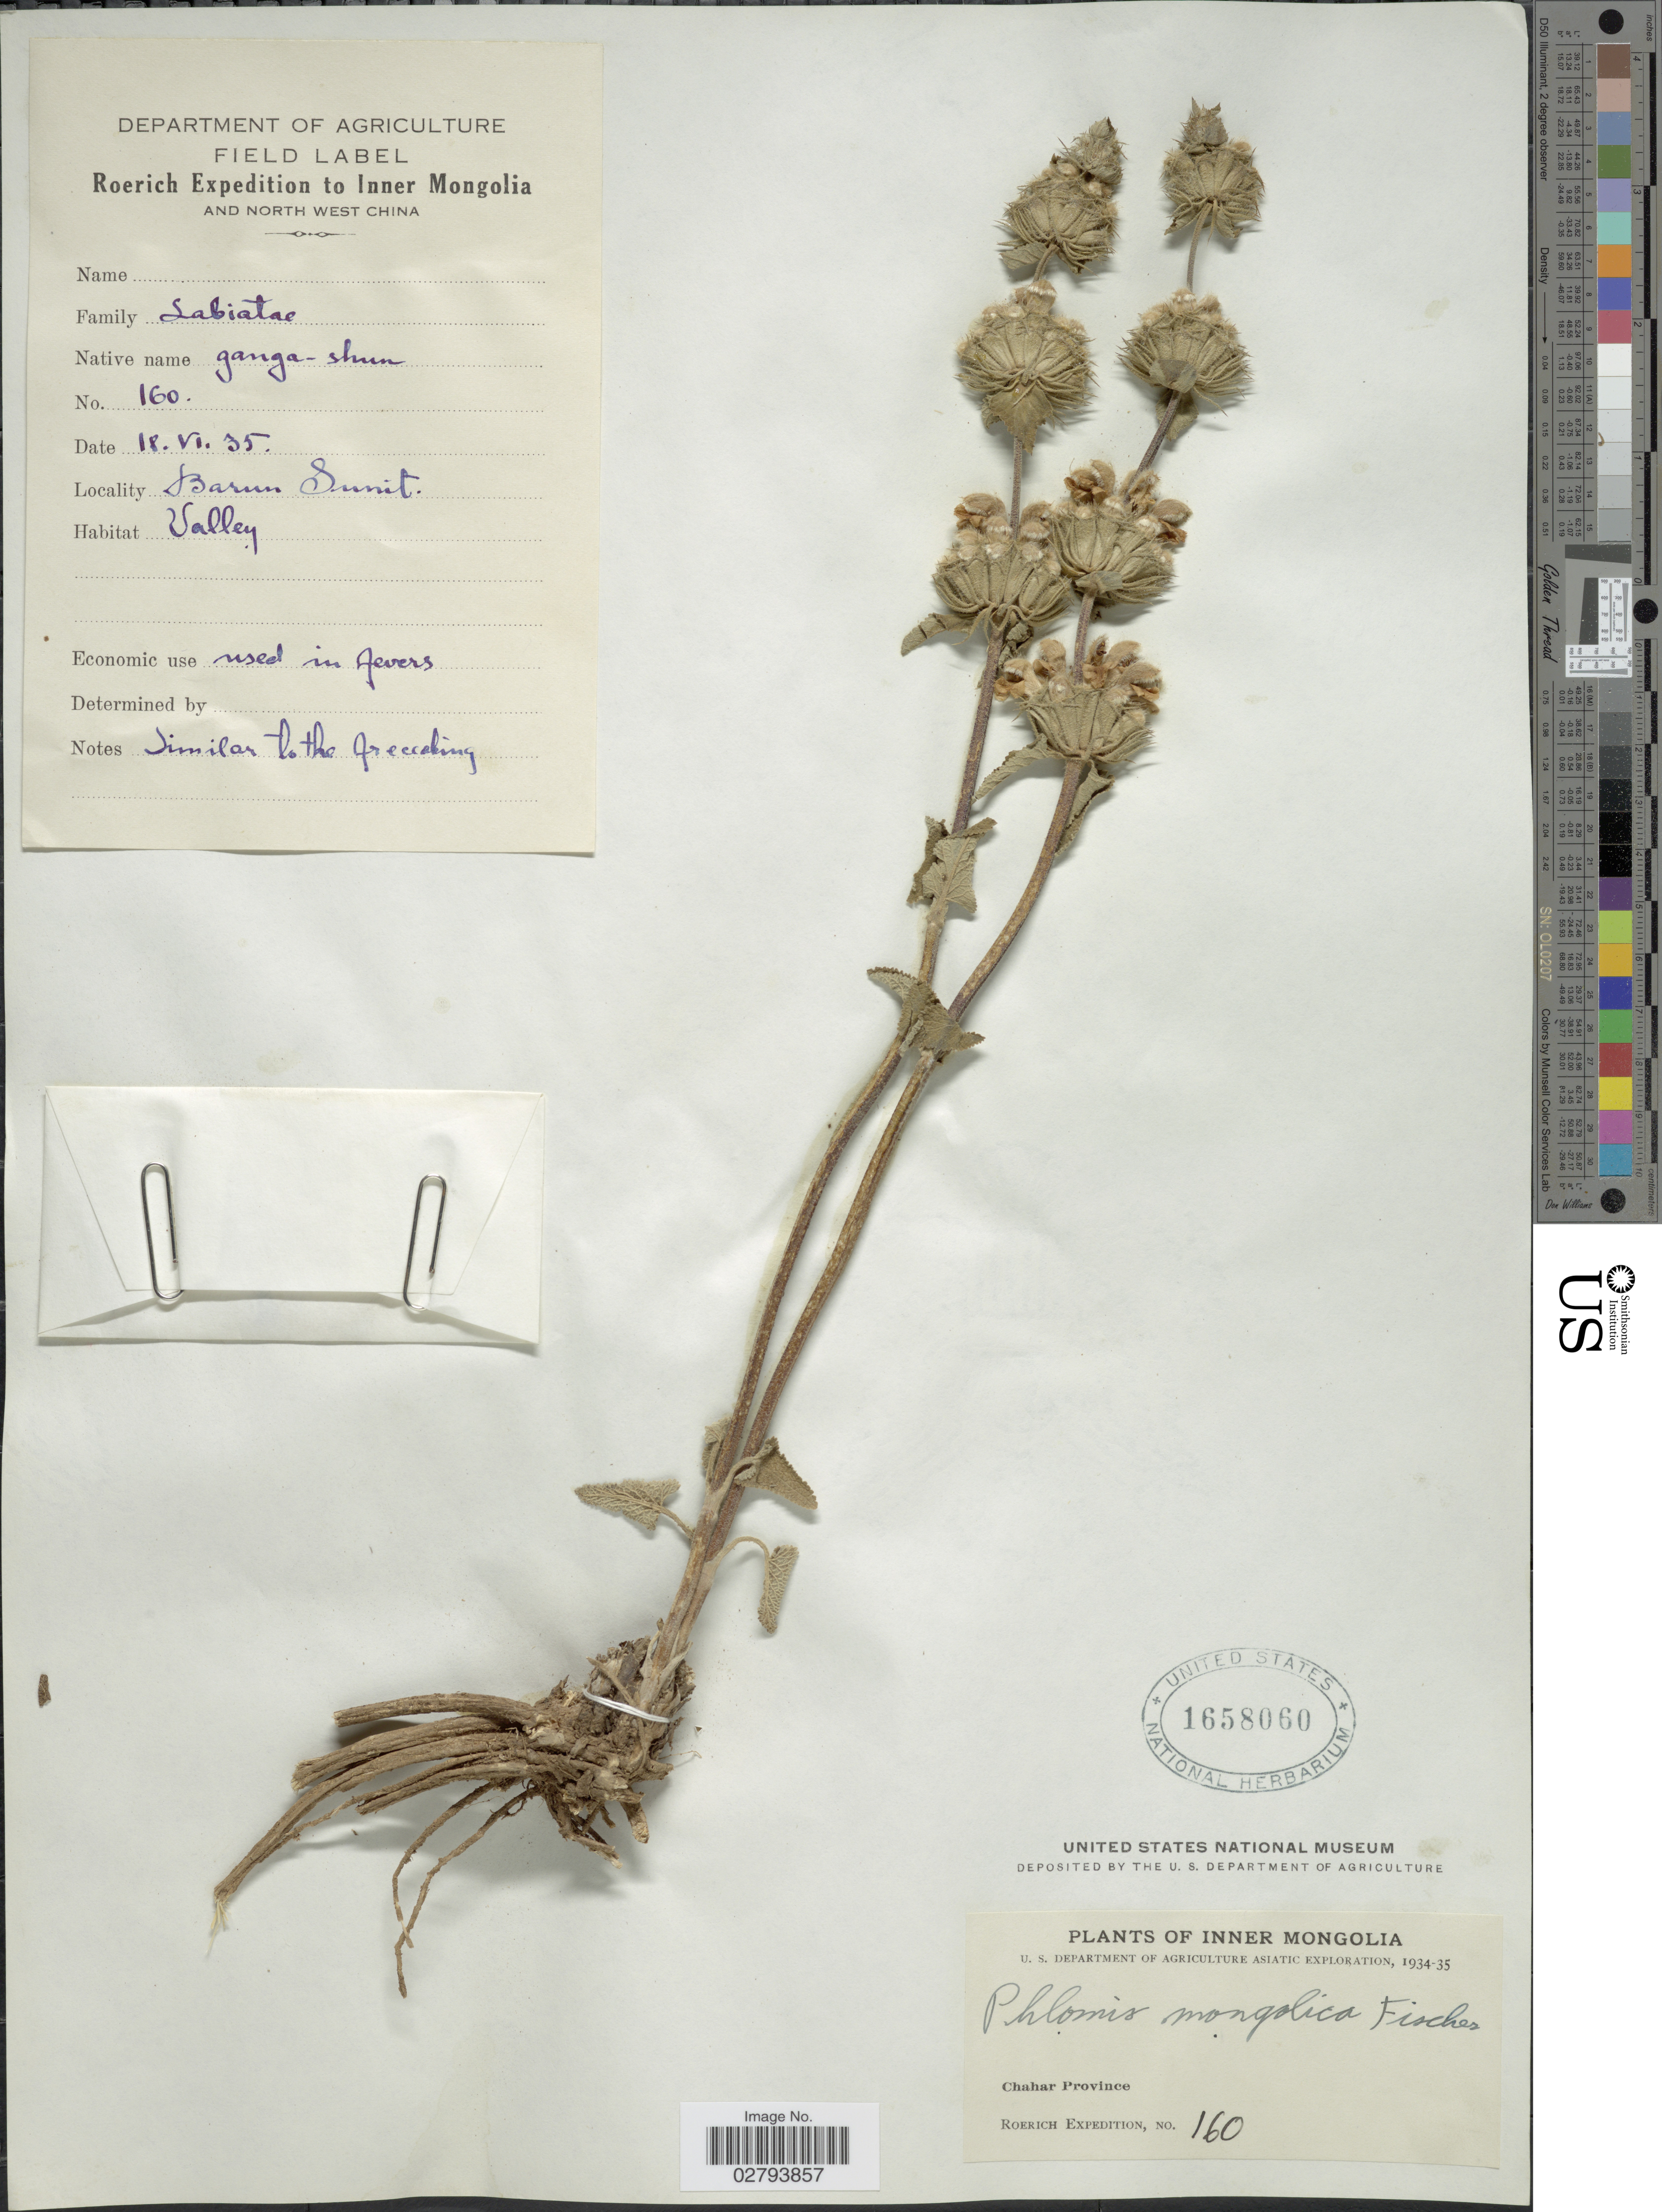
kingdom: Plantae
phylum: Tracheophyta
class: Magnoliopsida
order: Lamiales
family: Lamiaceae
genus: Phlomoides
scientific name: Phlomoides mongolica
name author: (Turcz.) Kamelin & A.L. Budantzev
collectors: -. Roerich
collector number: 160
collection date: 1935-06-18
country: China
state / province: Nei Monggol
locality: Inner Mongolia, Chahar Province, Barun Sunit.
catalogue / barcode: US 1658060